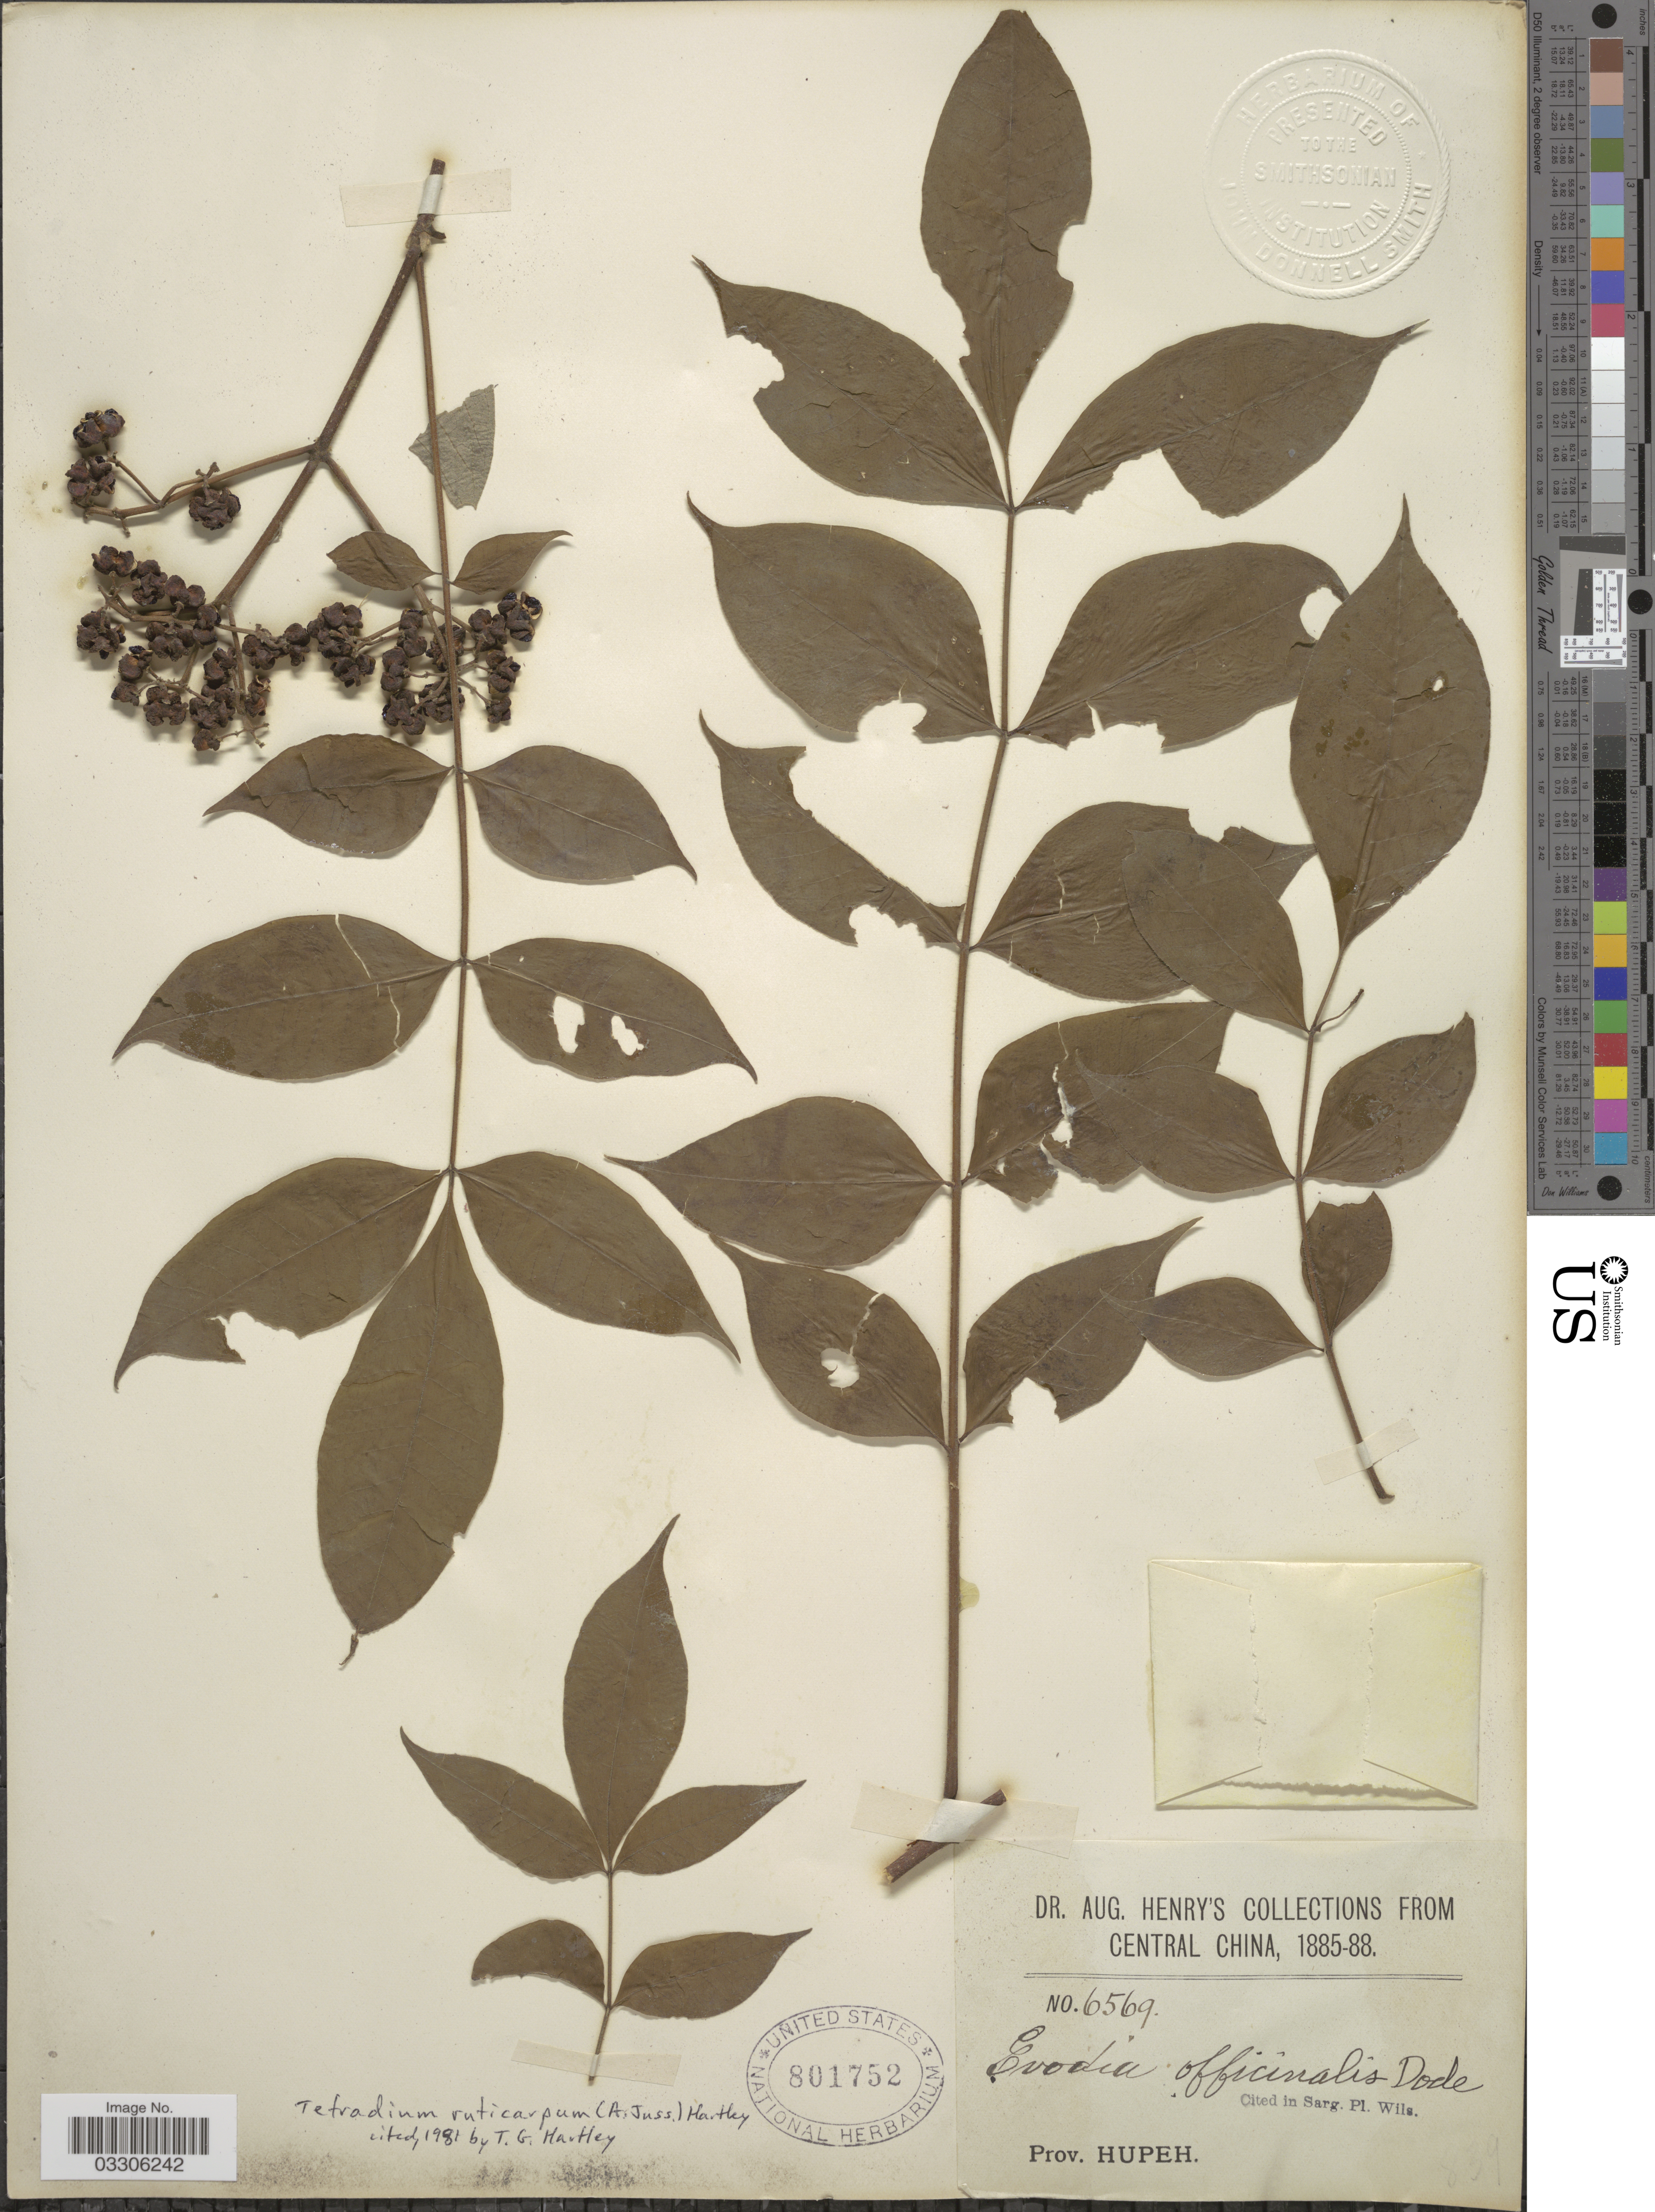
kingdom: Plantae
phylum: Tracheophyta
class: Magnoliopsida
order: Sapindales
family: Rutaceae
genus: Tetradium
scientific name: Tetradium ruticarpum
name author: (A. Juss.) T.G. Hartley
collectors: A. Henry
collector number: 6569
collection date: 1885/1888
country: China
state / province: Hubei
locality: Central China. Prov. Hupeh.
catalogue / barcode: US 801752